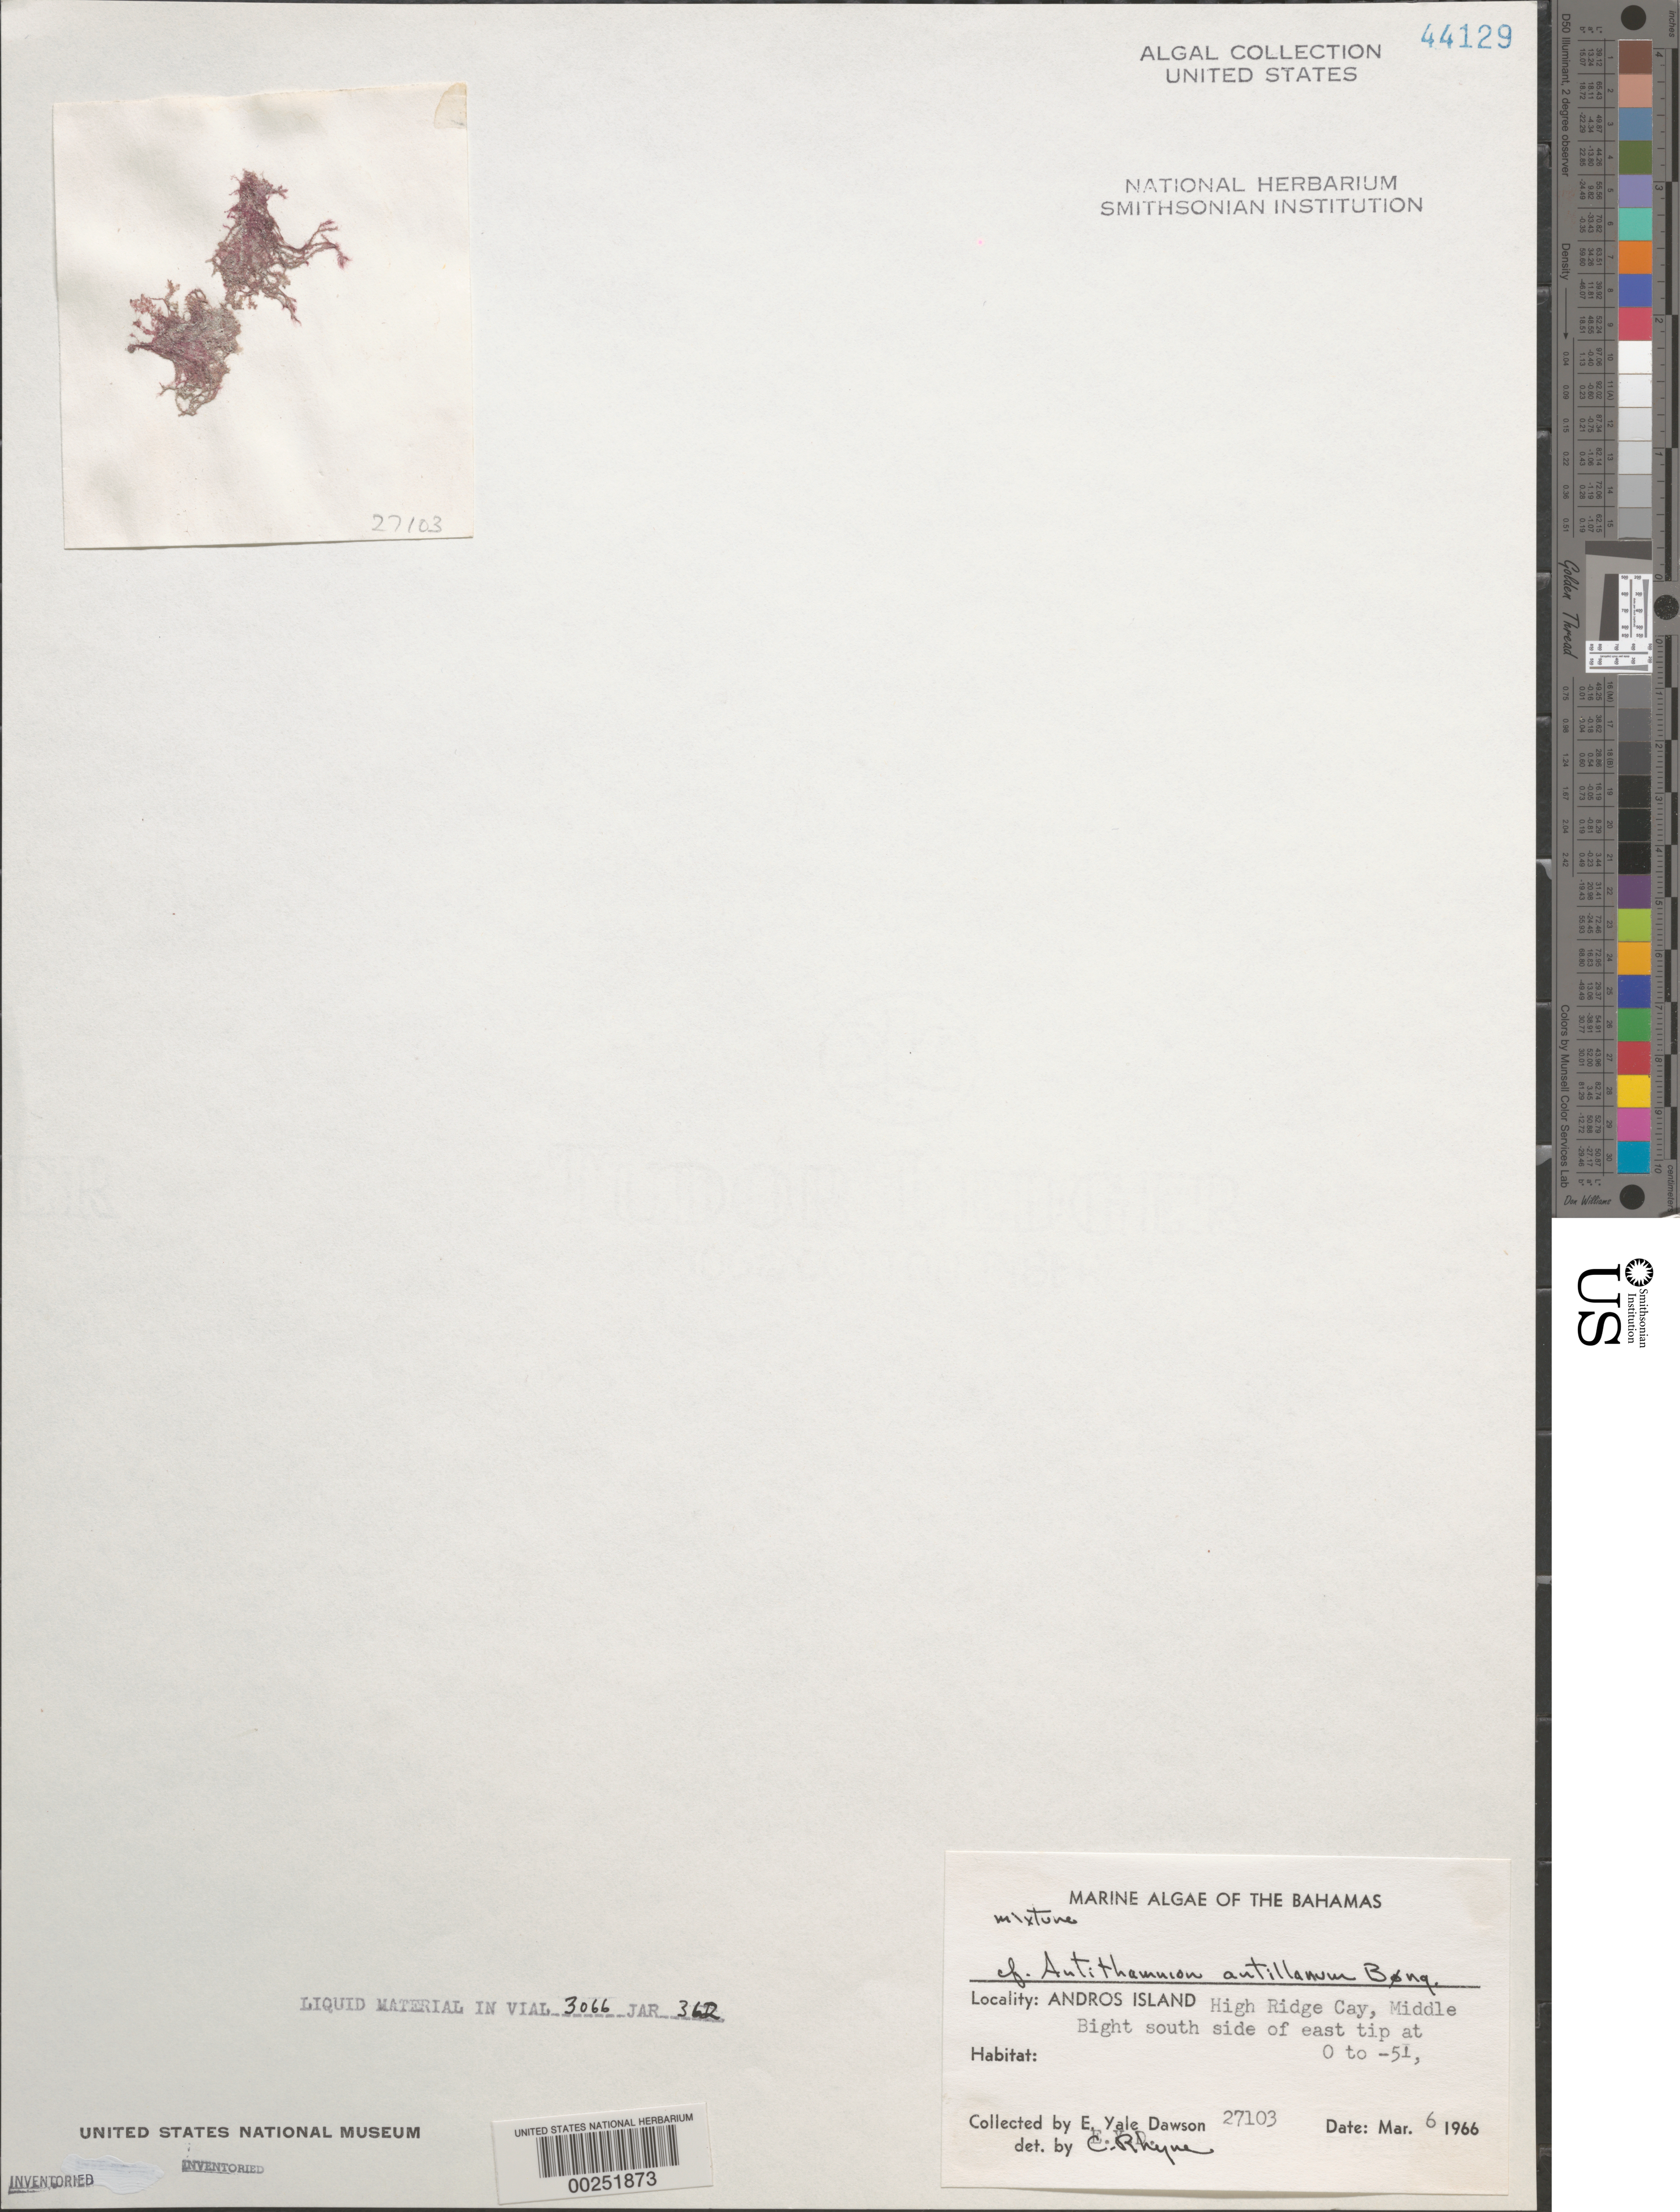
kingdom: Plantae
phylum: Rhodophyta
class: Florideophyceae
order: Ceramiales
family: Ceramiaceae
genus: Antithamnion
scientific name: Antithamnion antillanum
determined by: Rhyne, C. F.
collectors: E. Y. Dawson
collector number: EYD 27103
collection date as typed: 06 Mar 1966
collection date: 1966-03-06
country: Bahamas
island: High Ridge Cay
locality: Middle Bight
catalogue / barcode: US 44129